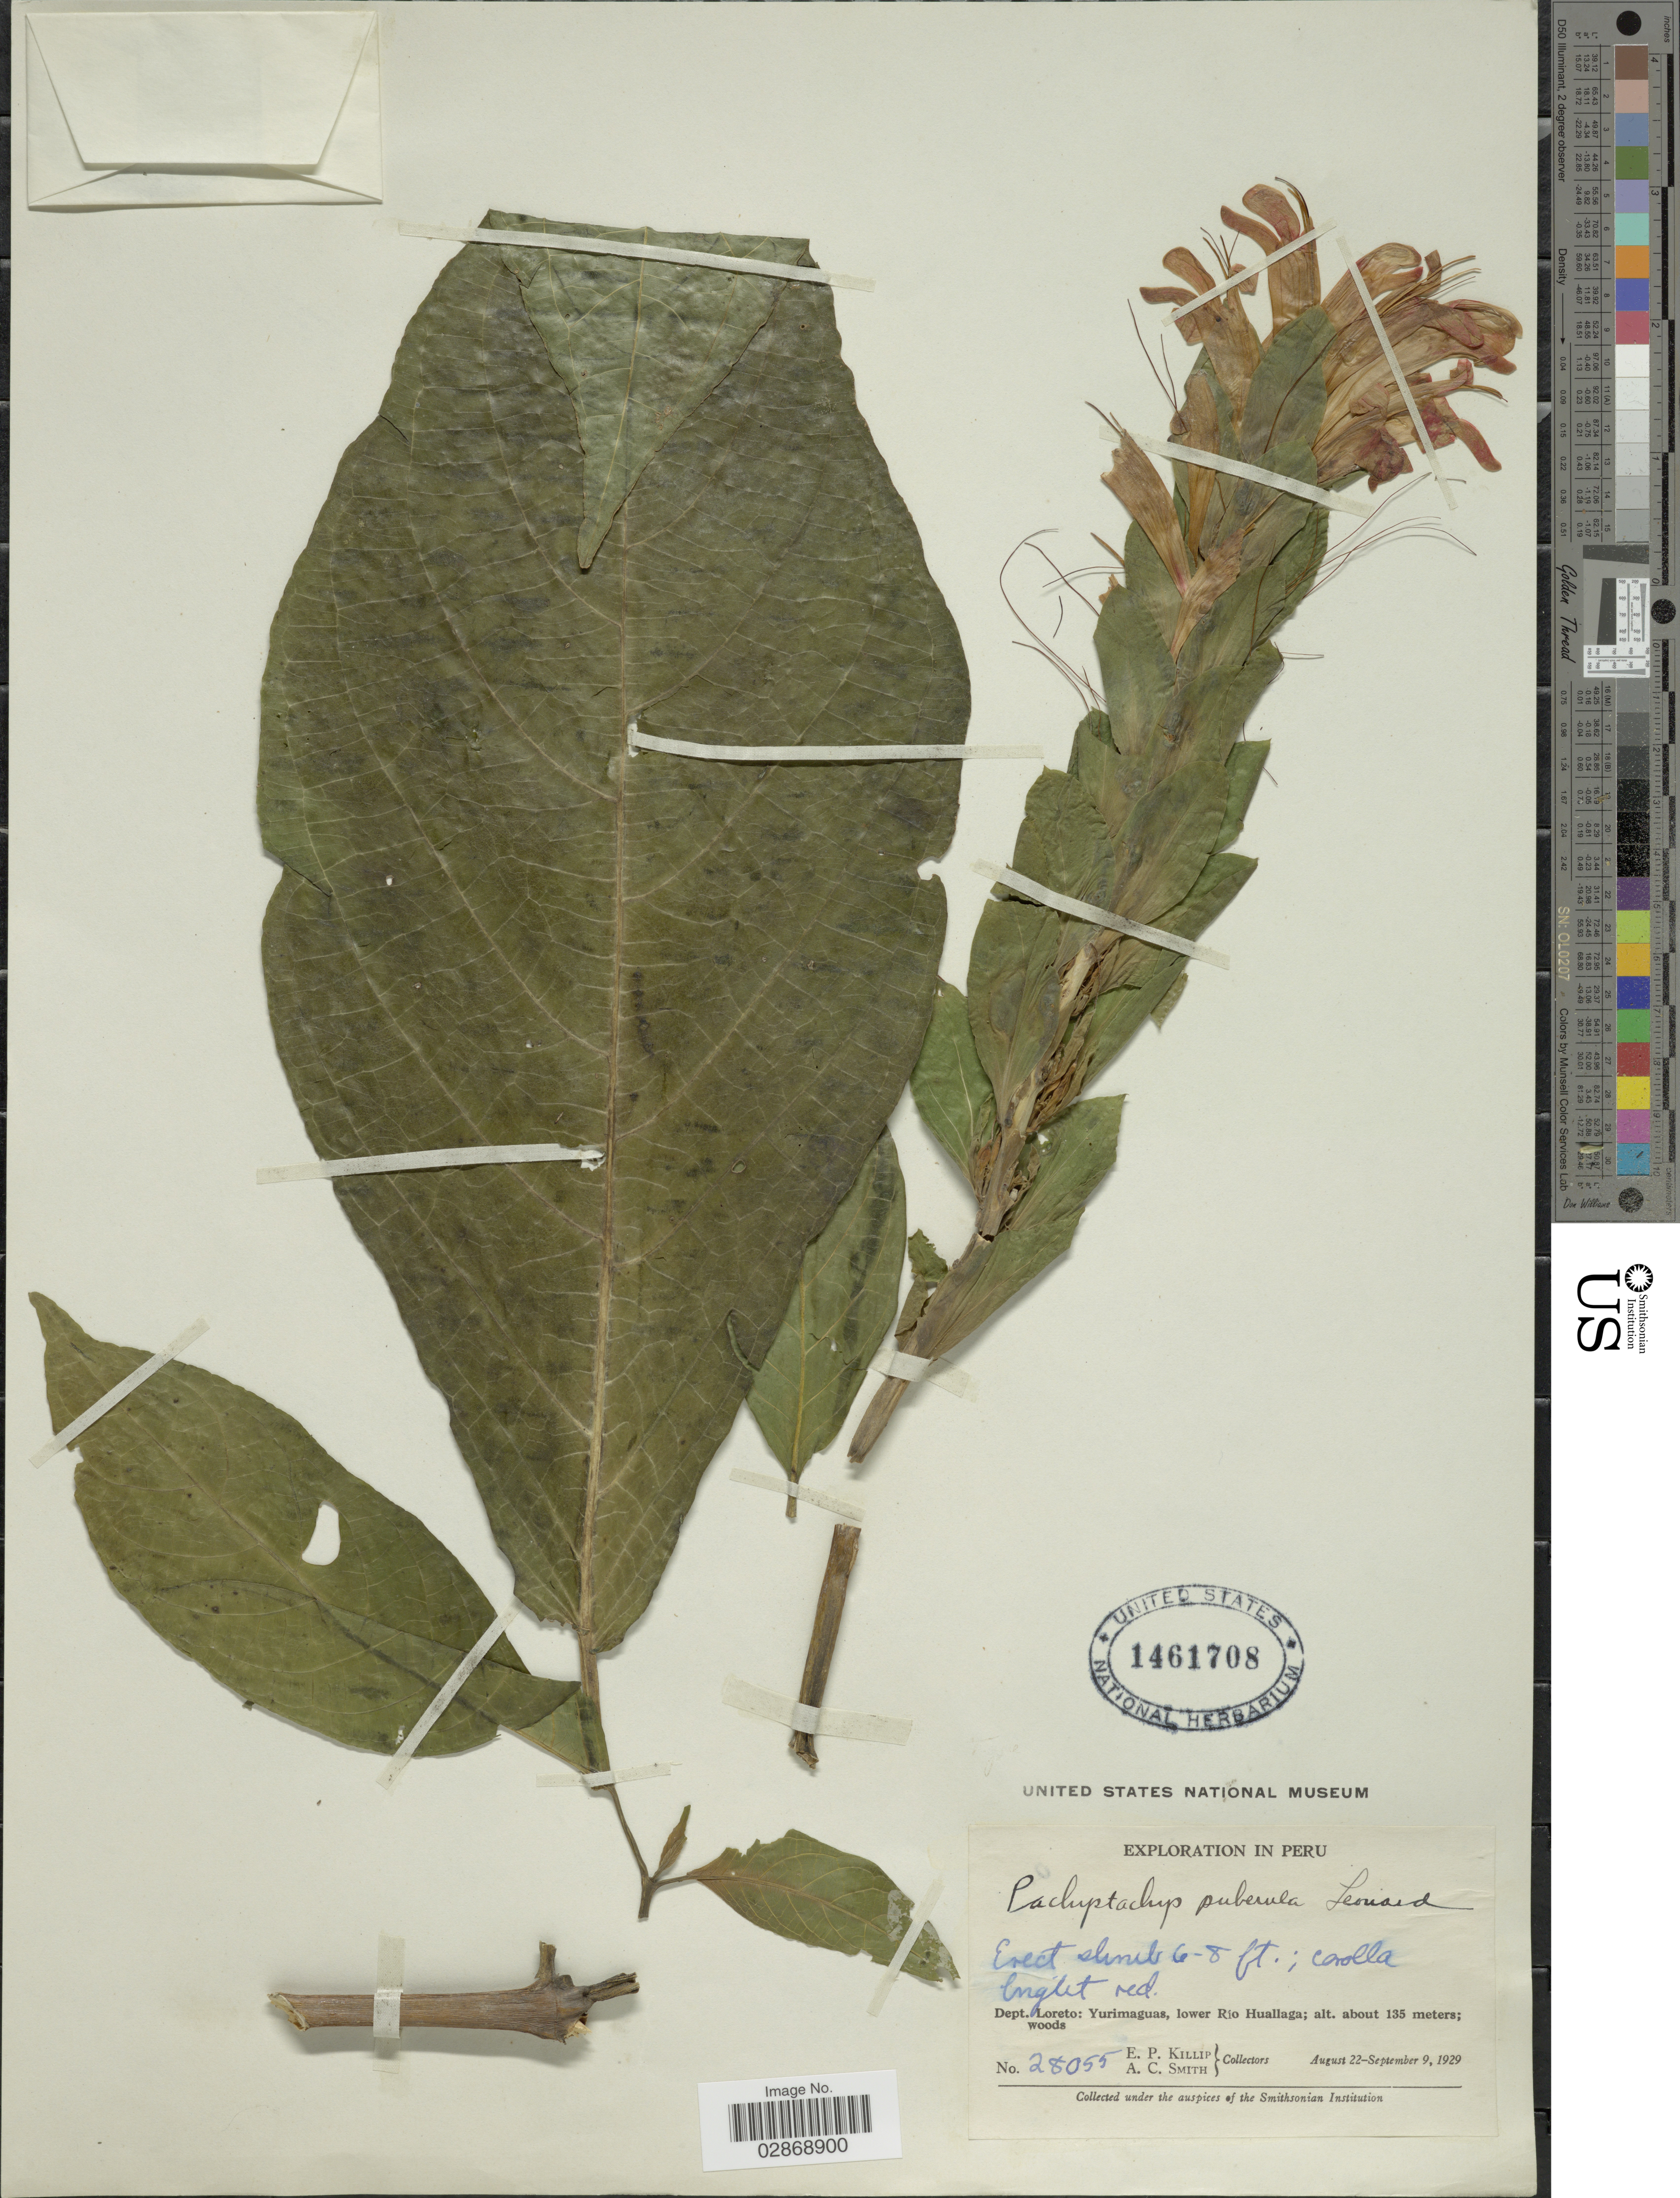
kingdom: Plantae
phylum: Tracheophyta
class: Magnoliopsida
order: Lamiales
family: Acanthaceae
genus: Pachystachys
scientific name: Pachystachys longibracteata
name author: Wassh.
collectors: E. P. Killip & A. C. Smith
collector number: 28055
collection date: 1929-08-22/1929-09-09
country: Peru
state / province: Loreto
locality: Dept. Loreto: Yurimaguas, lower Rio Huallaga.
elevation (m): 135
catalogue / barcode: US 1461708